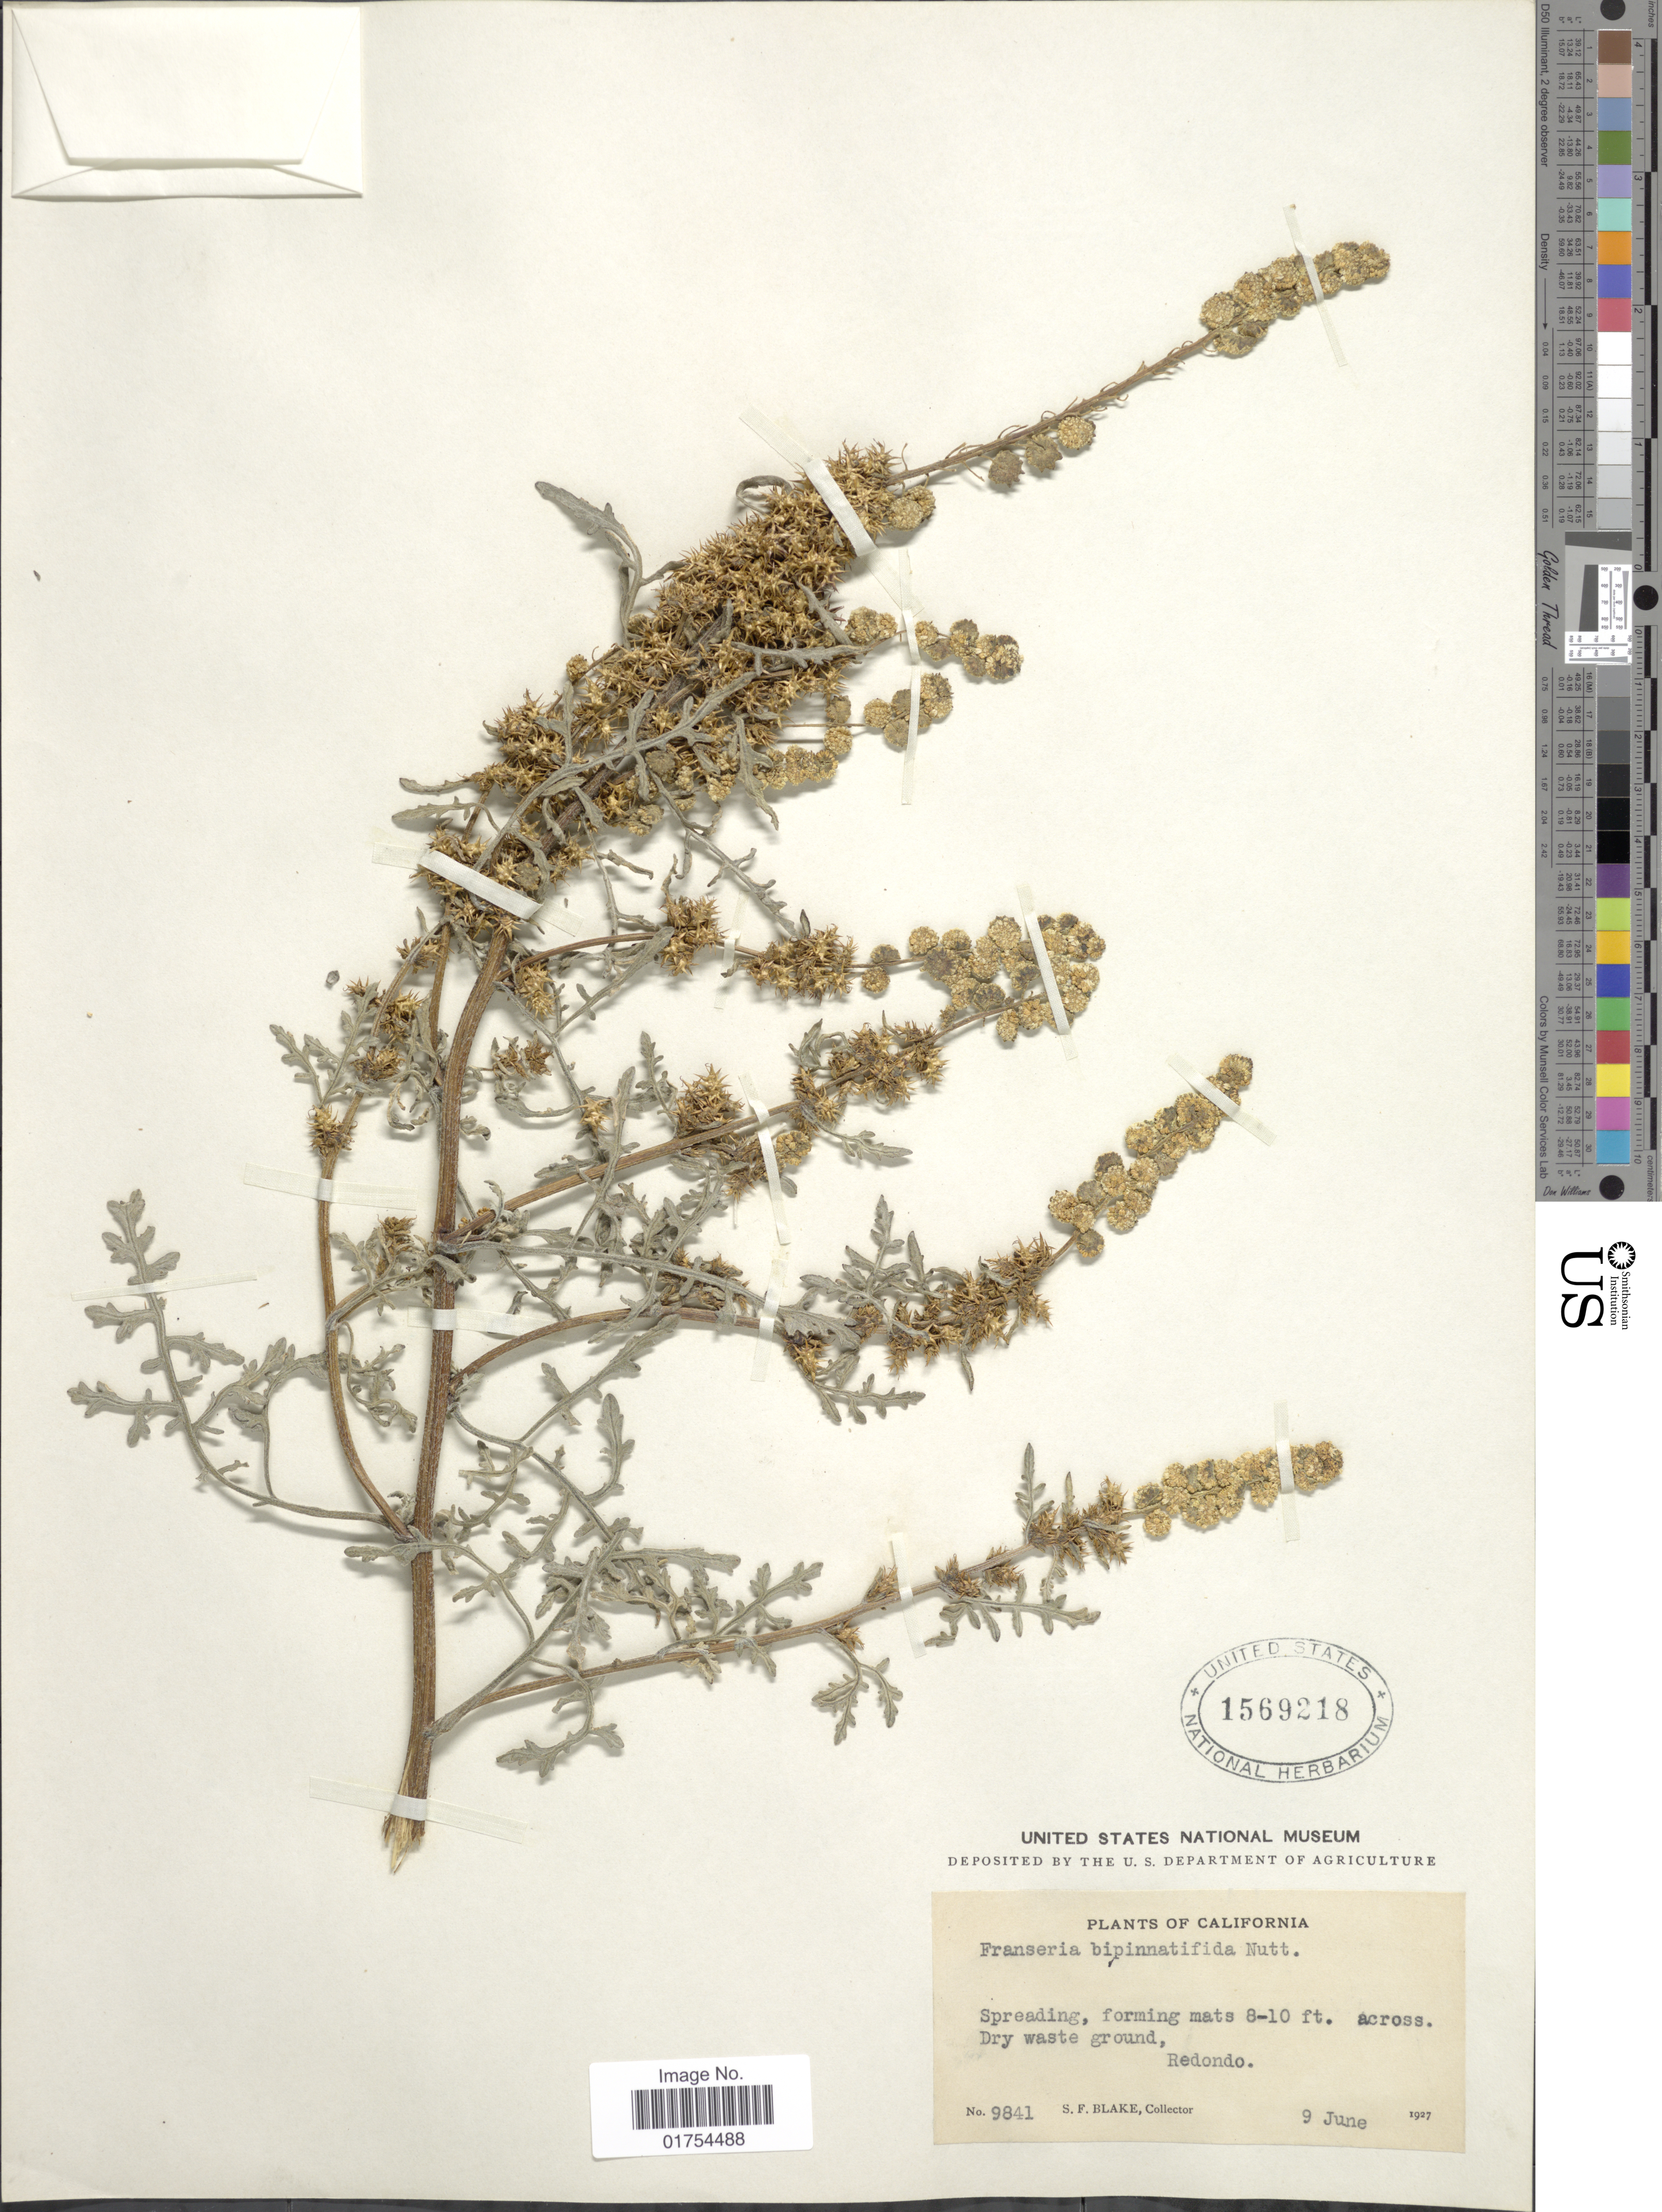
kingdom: Plantae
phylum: Tracheophyta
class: Magnoliopsida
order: Asterales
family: Asteraceae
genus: Franseria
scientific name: Franseria bipinnatifida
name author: (A. Gray) A. Gray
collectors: S. Blake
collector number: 9841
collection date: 1927-06-09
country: United States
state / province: California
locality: Redondo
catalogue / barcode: US 1569218